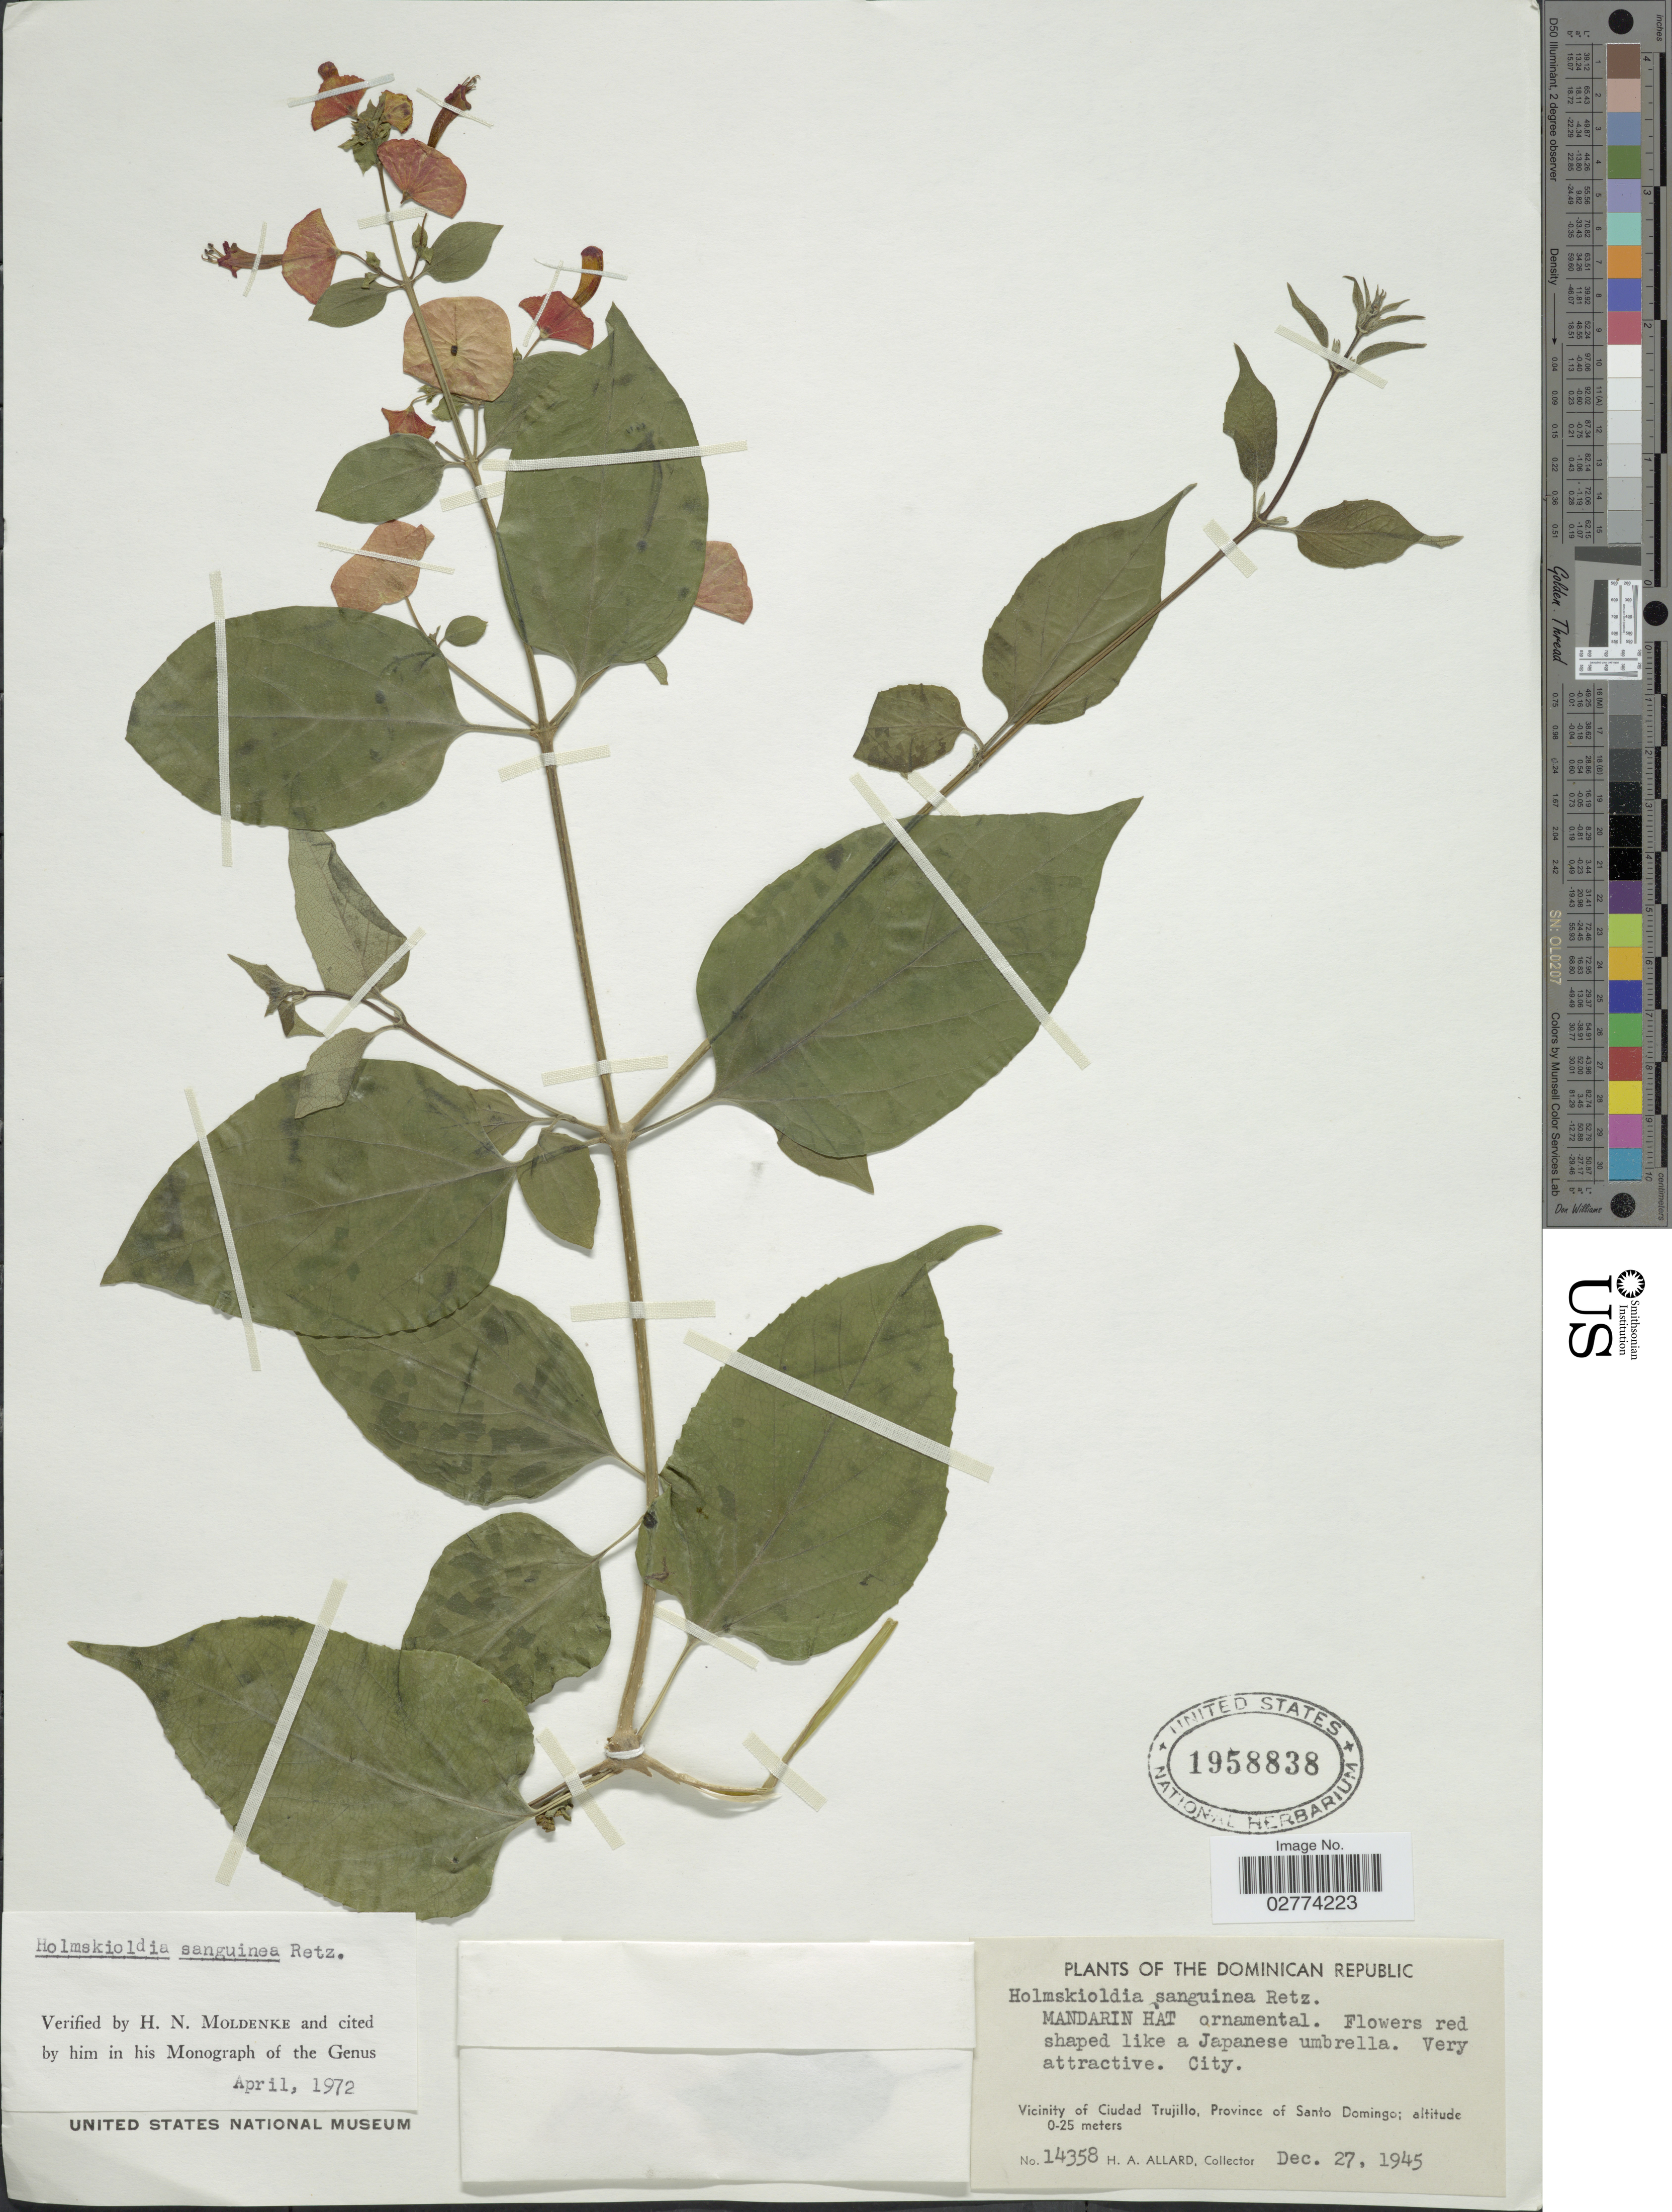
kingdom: Plantae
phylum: Tracheophyta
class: Magnoliopsida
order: Lamiales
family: Lamiaceae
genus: Holmskioldia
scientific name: Holmskioldia sanguinea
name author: Retz.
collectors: H. A. Allard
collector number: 14358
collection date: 1945-12-27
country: Dominican Republic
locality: Vicinity of Ciudad Trujillo, Province of Santo Domingo.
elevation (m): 0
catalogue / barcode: US 1958838